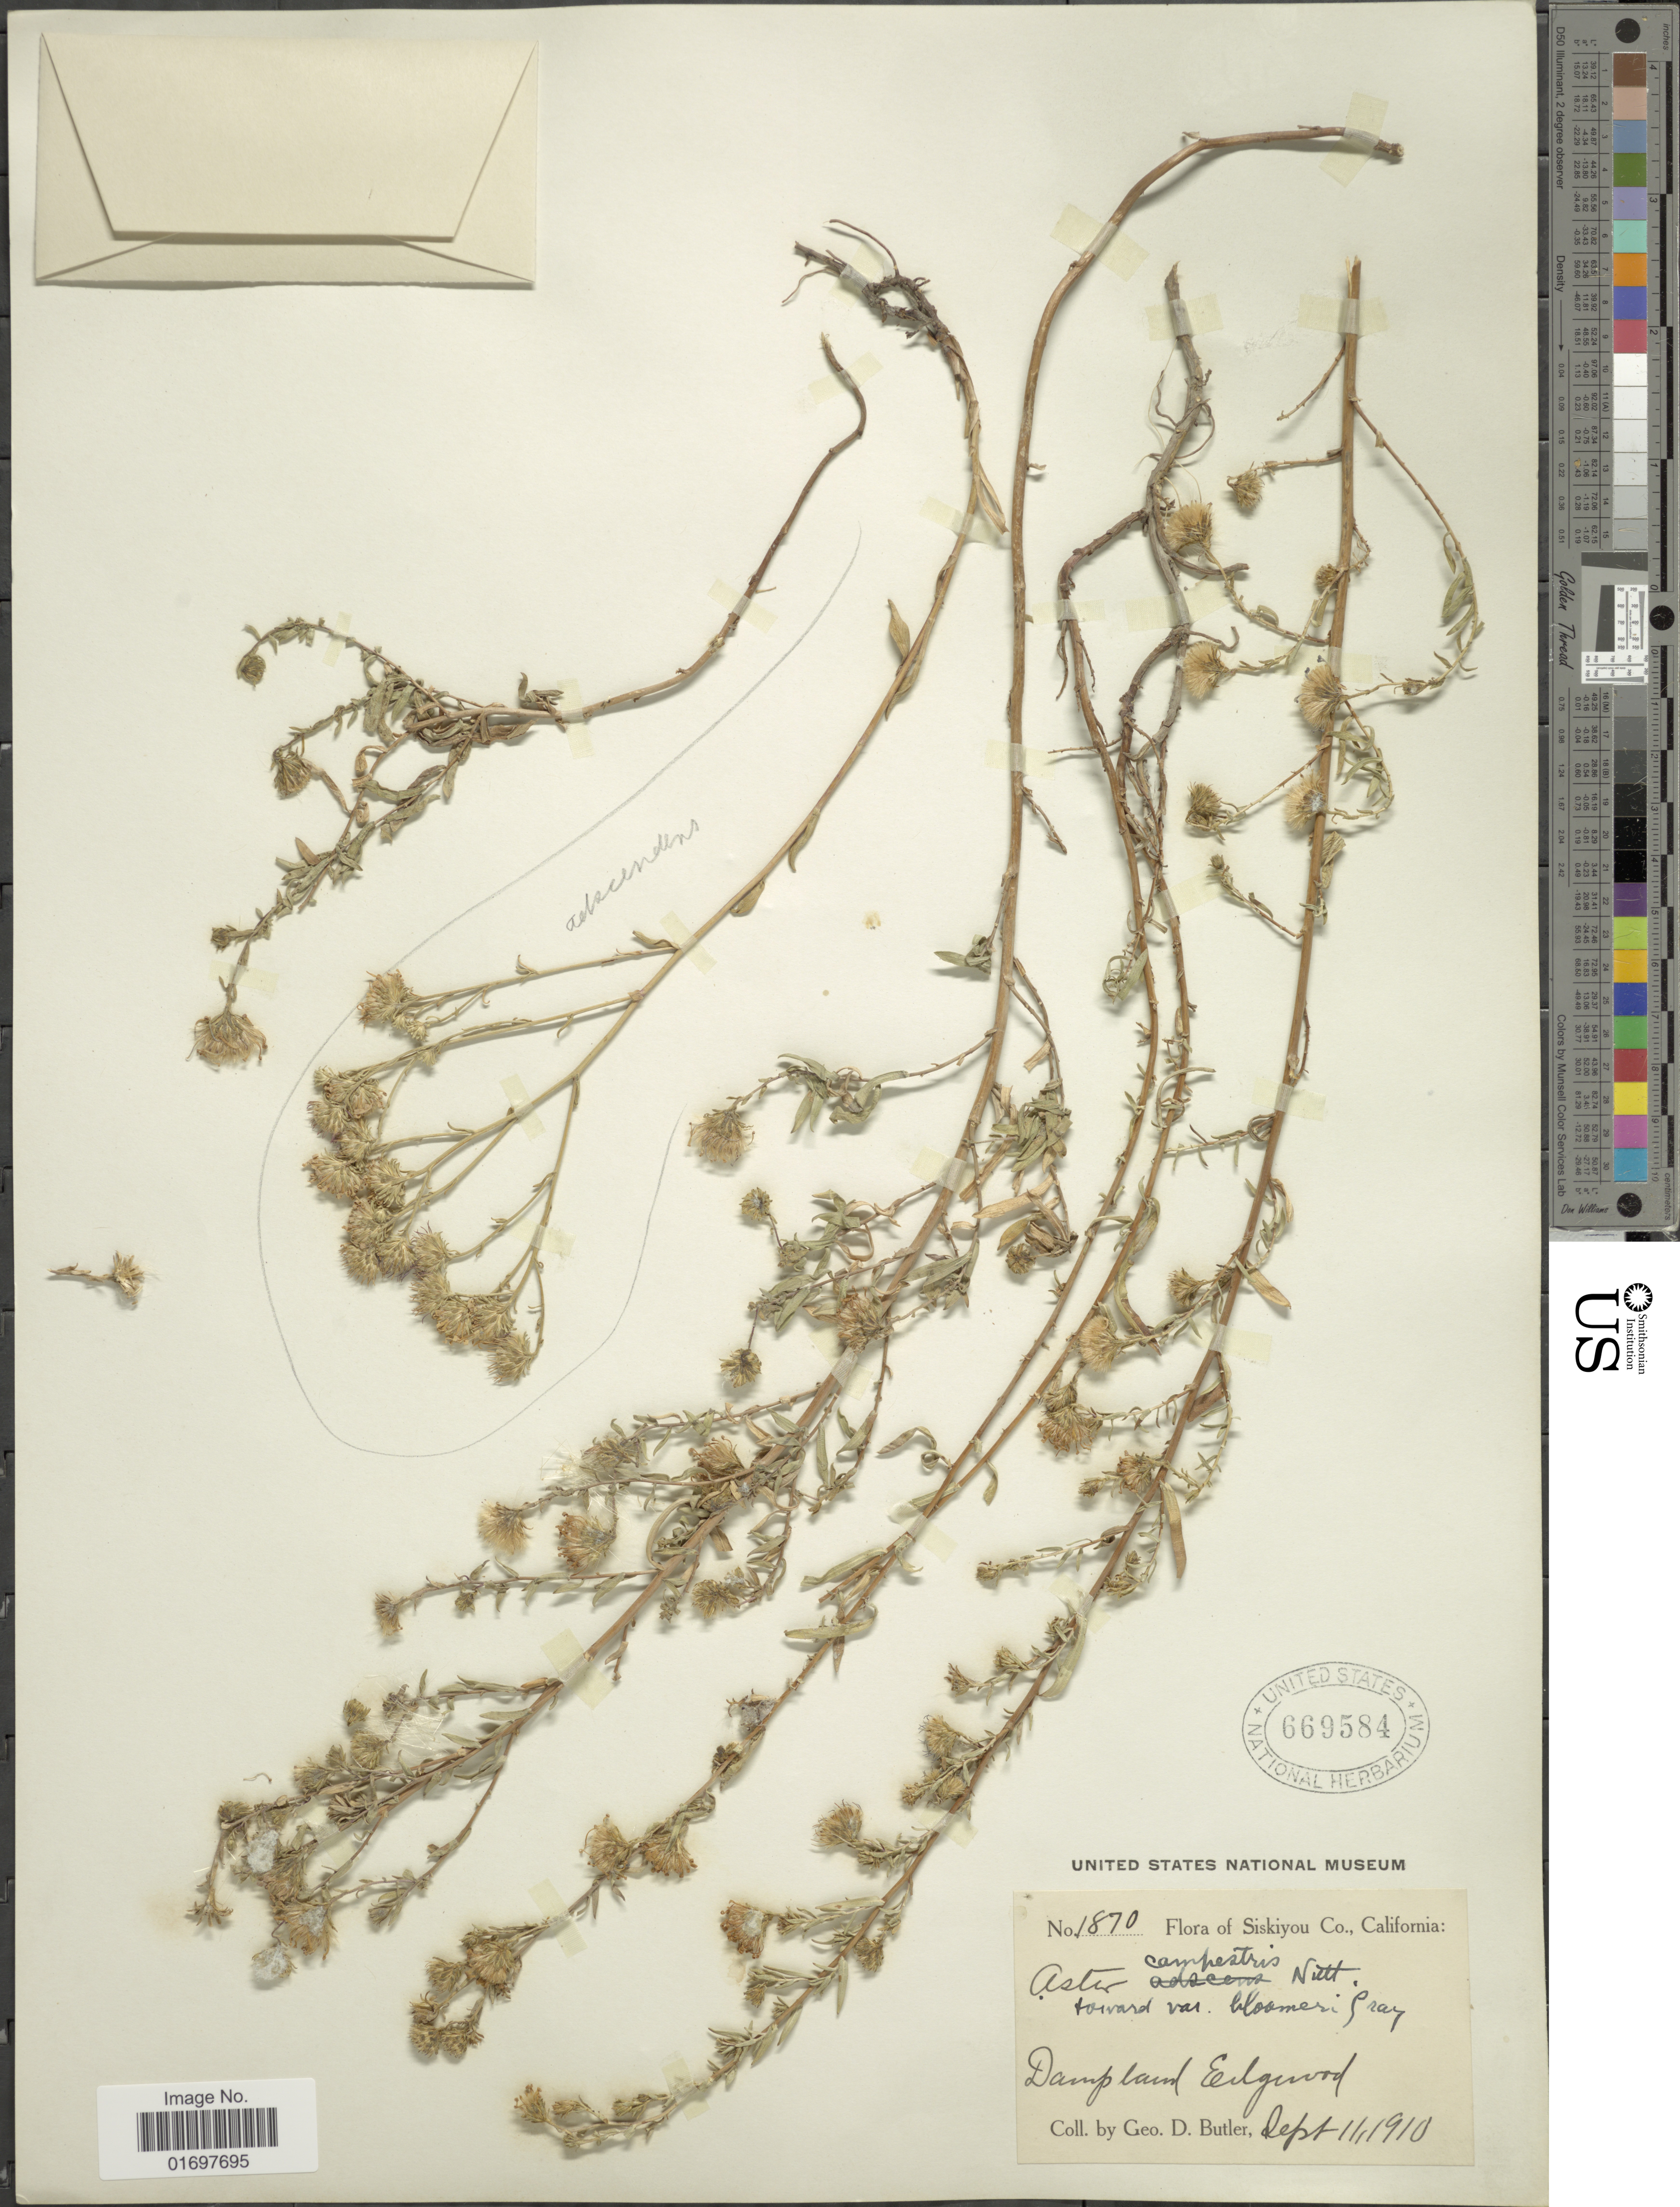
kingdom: Plantae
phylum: Tracheophyta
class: Magnoliopsida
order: Asterales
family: Asteraceae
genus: Symphyotrichum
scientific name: Symphyotrichum campestre var. bloomeri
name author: (A. Gray) G.L. Nesom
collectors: G. D. Butler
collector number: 1870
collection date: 1910-09-11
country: United States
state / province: California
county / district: Siskiyou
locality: Siskiyou Co., California. Eilgwood.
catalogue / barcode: US 669584